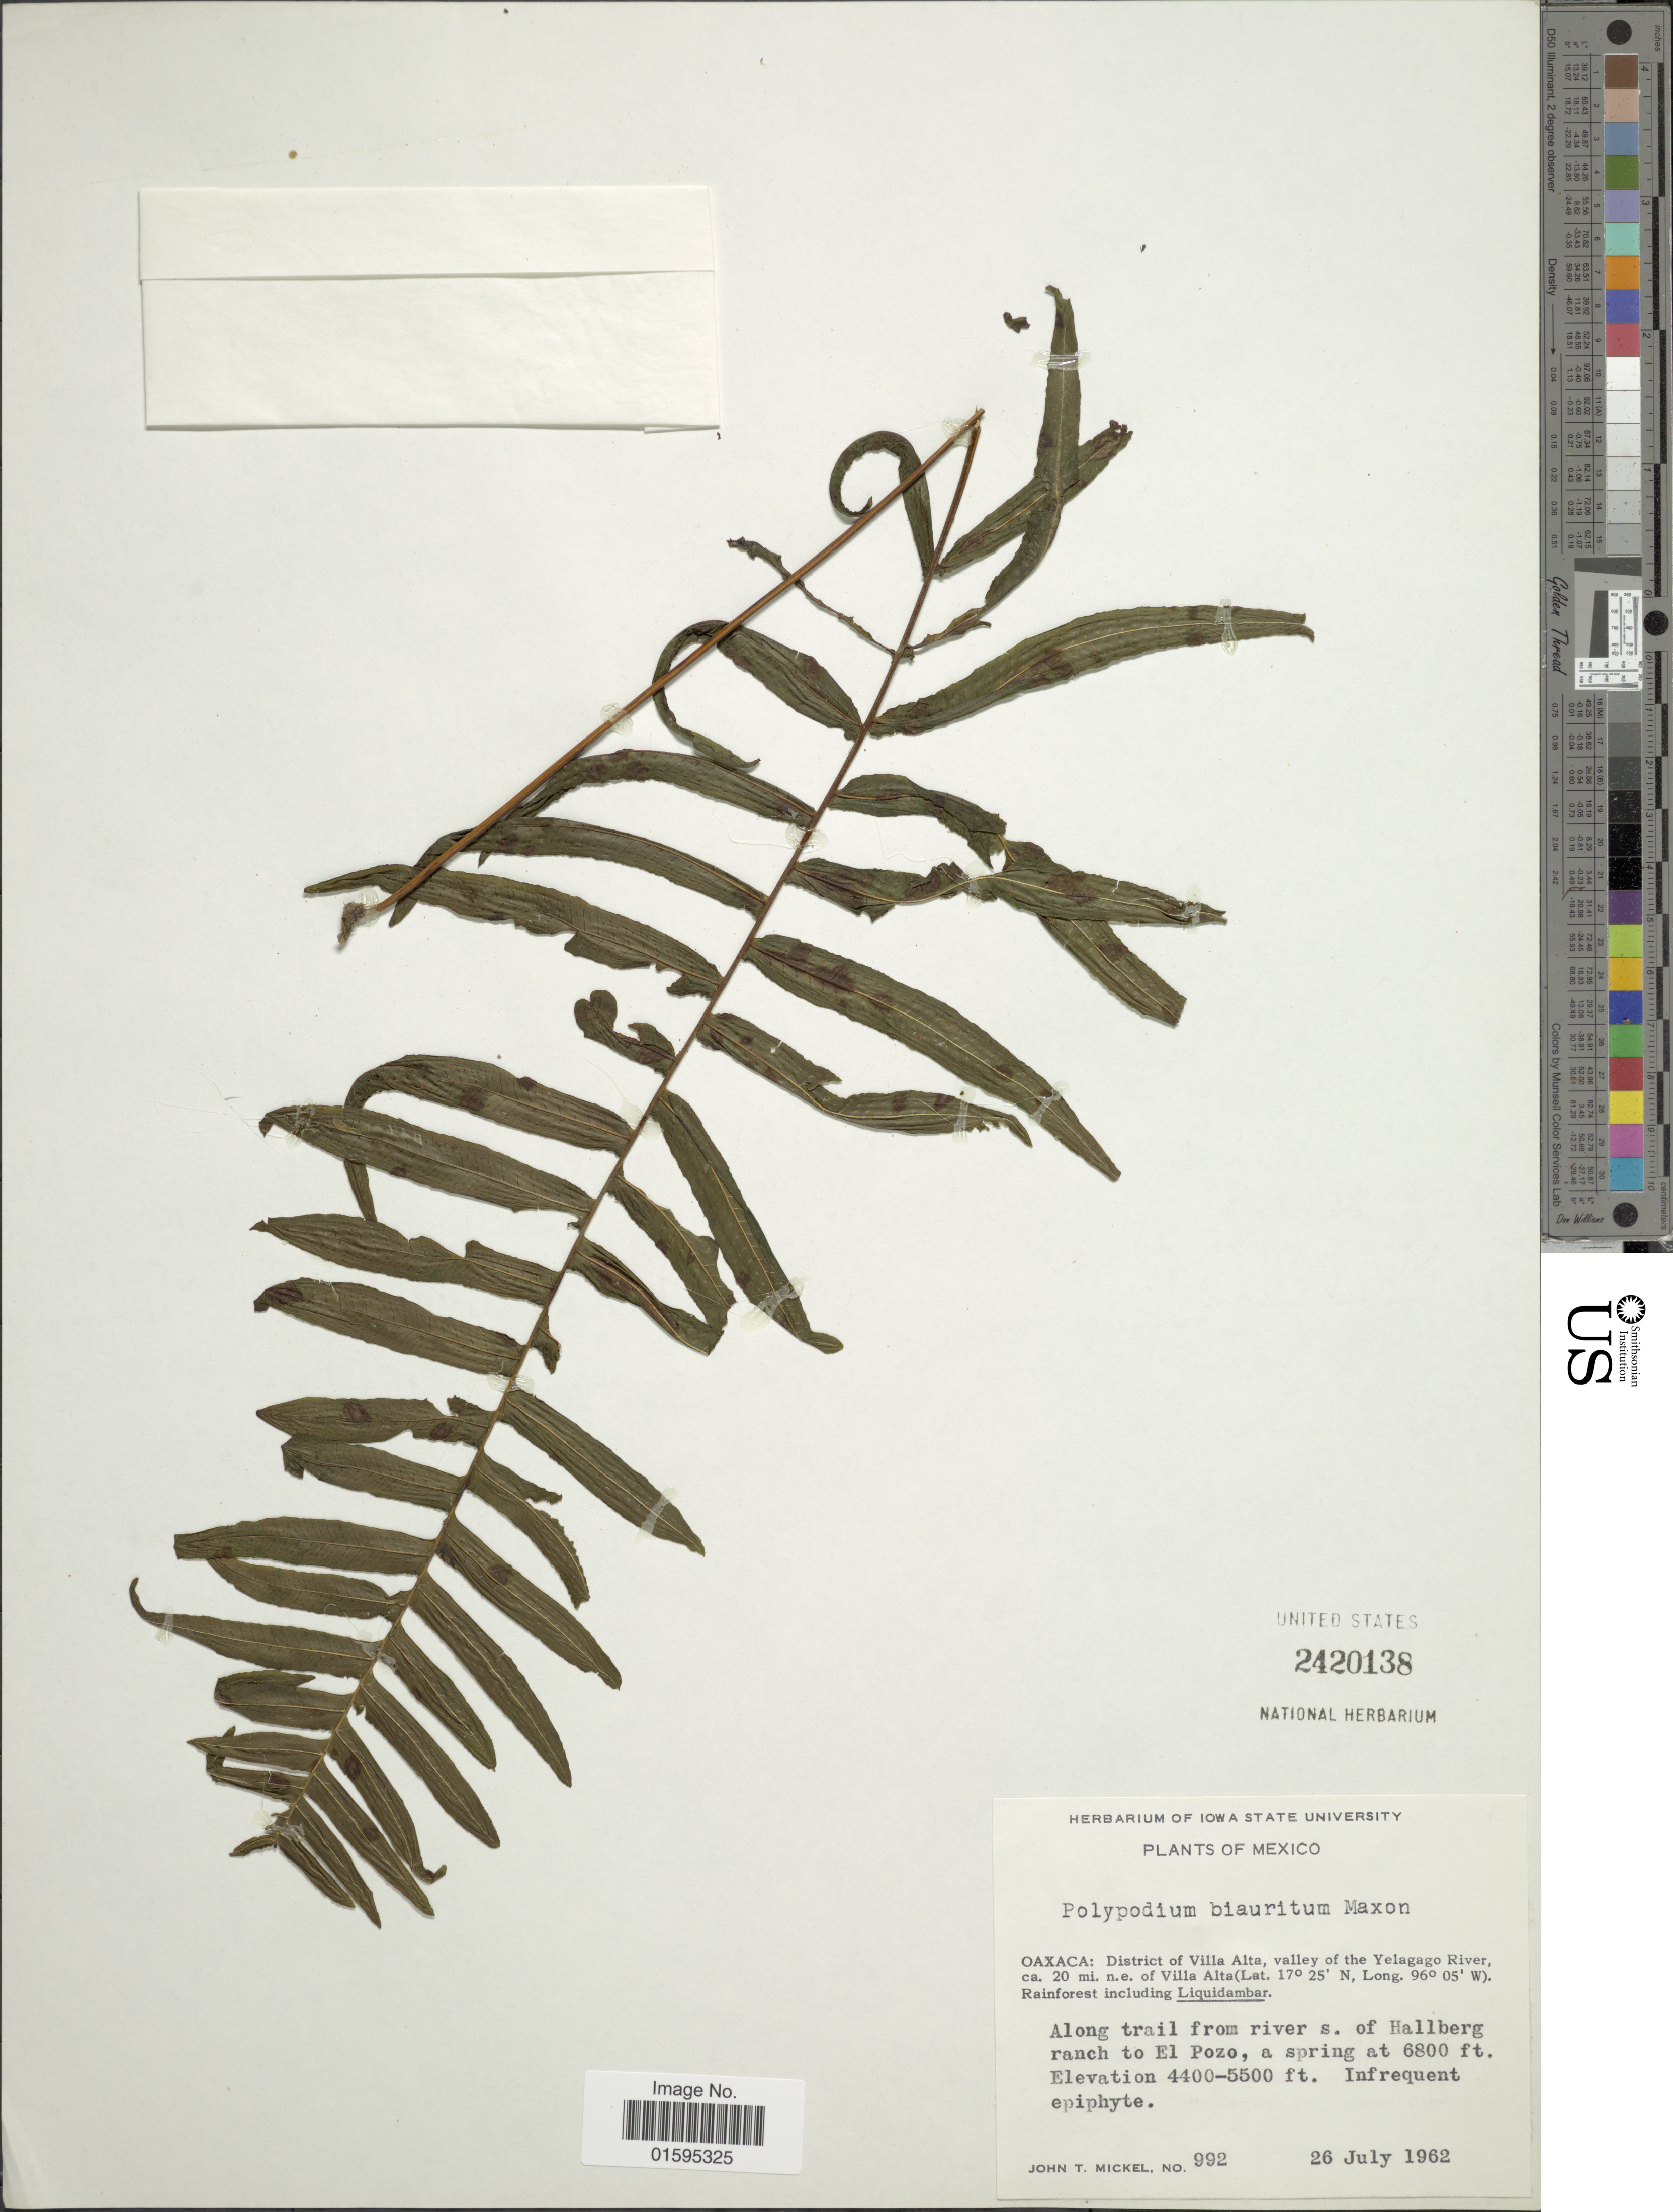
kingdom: Plantae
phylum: Tracheophyta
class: Polypodiopsida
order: Polypodiales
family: Polypodiaceae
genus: Polypodium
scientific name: Polypodium longepinnulatum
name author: E. Fourn.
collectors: J. T. Mickel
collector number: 992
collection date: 1962-07-26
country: Mexico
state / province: Oaxaca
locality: District of Villa Alta, valley of the Yelagago River, ca. 20 mi. n.e. of Villa Alta, Along trail from river s. of Hallberg ranch to El Pozo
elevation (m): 1341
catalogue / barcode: US 2420138